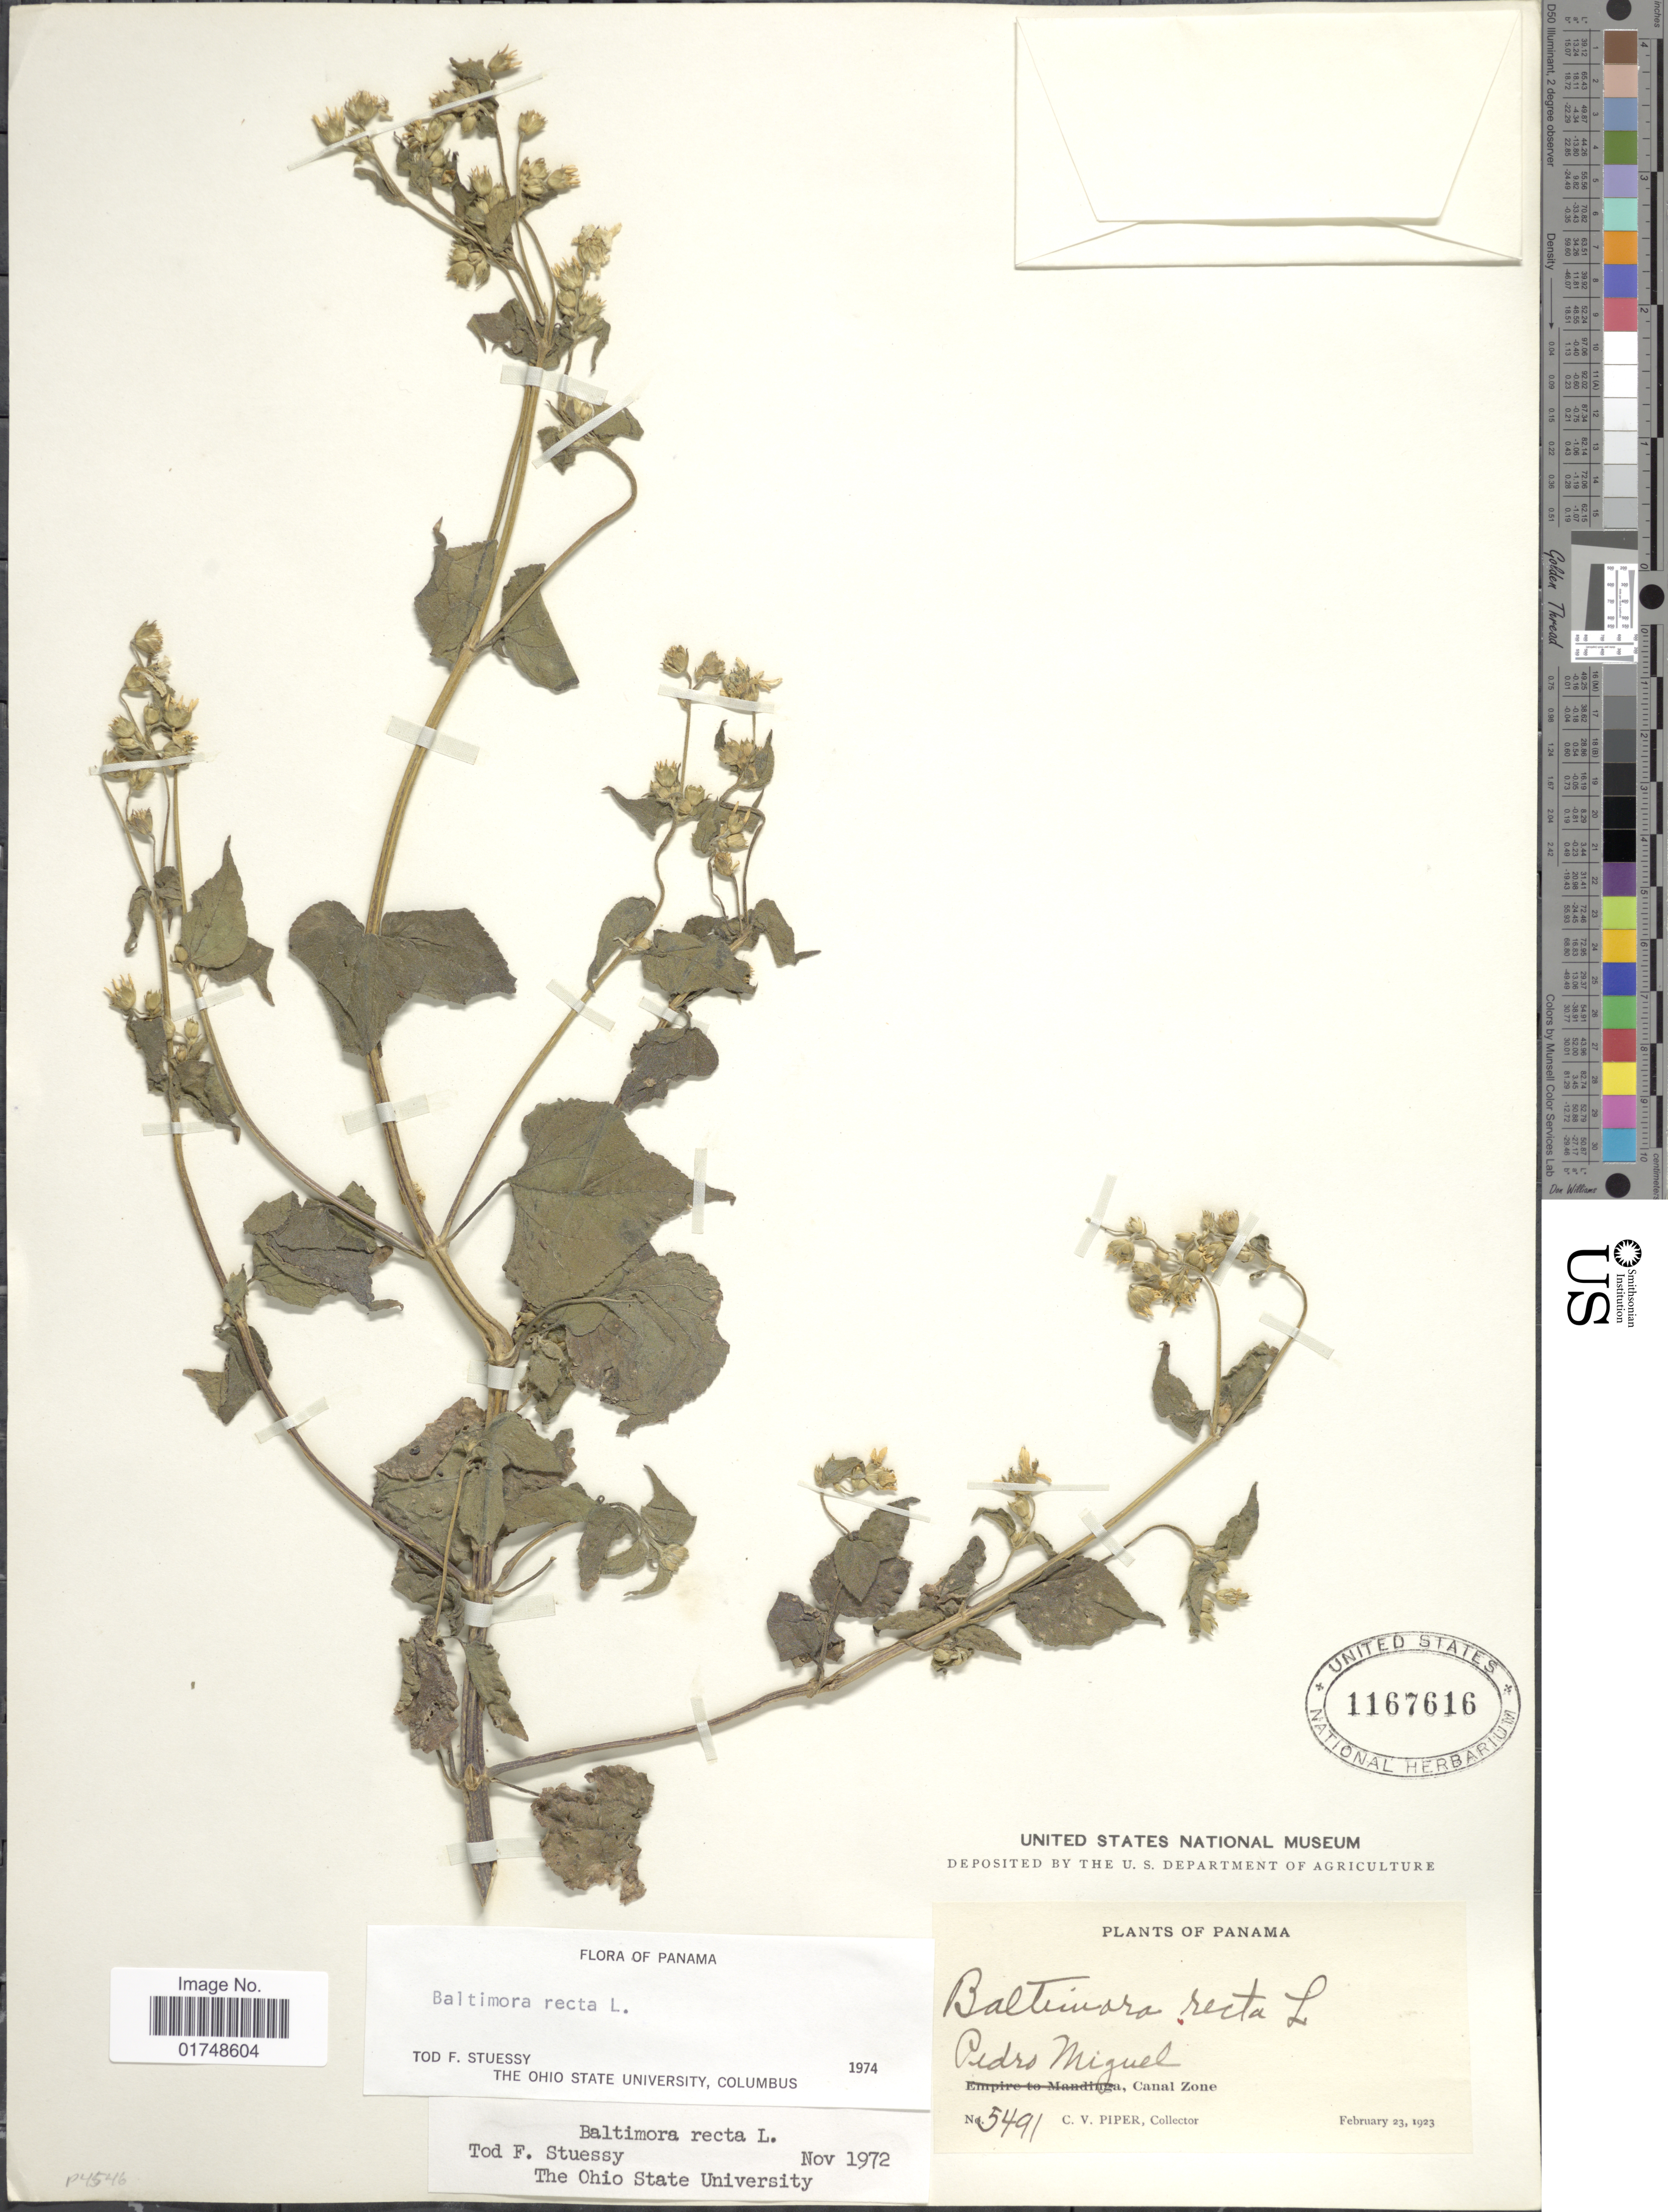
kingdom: Plantae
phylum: Tracheophyta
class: Magnoliopsida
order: Asterales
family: Asteraceae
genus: Baltimora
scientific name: Baltimora recta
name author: L.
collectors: C. V. Piper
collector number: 5491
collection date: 1923-02-23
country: Panama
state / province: Colón / Panamá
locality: Pedro Miguel, Canal Zone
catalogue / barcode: US 1167616